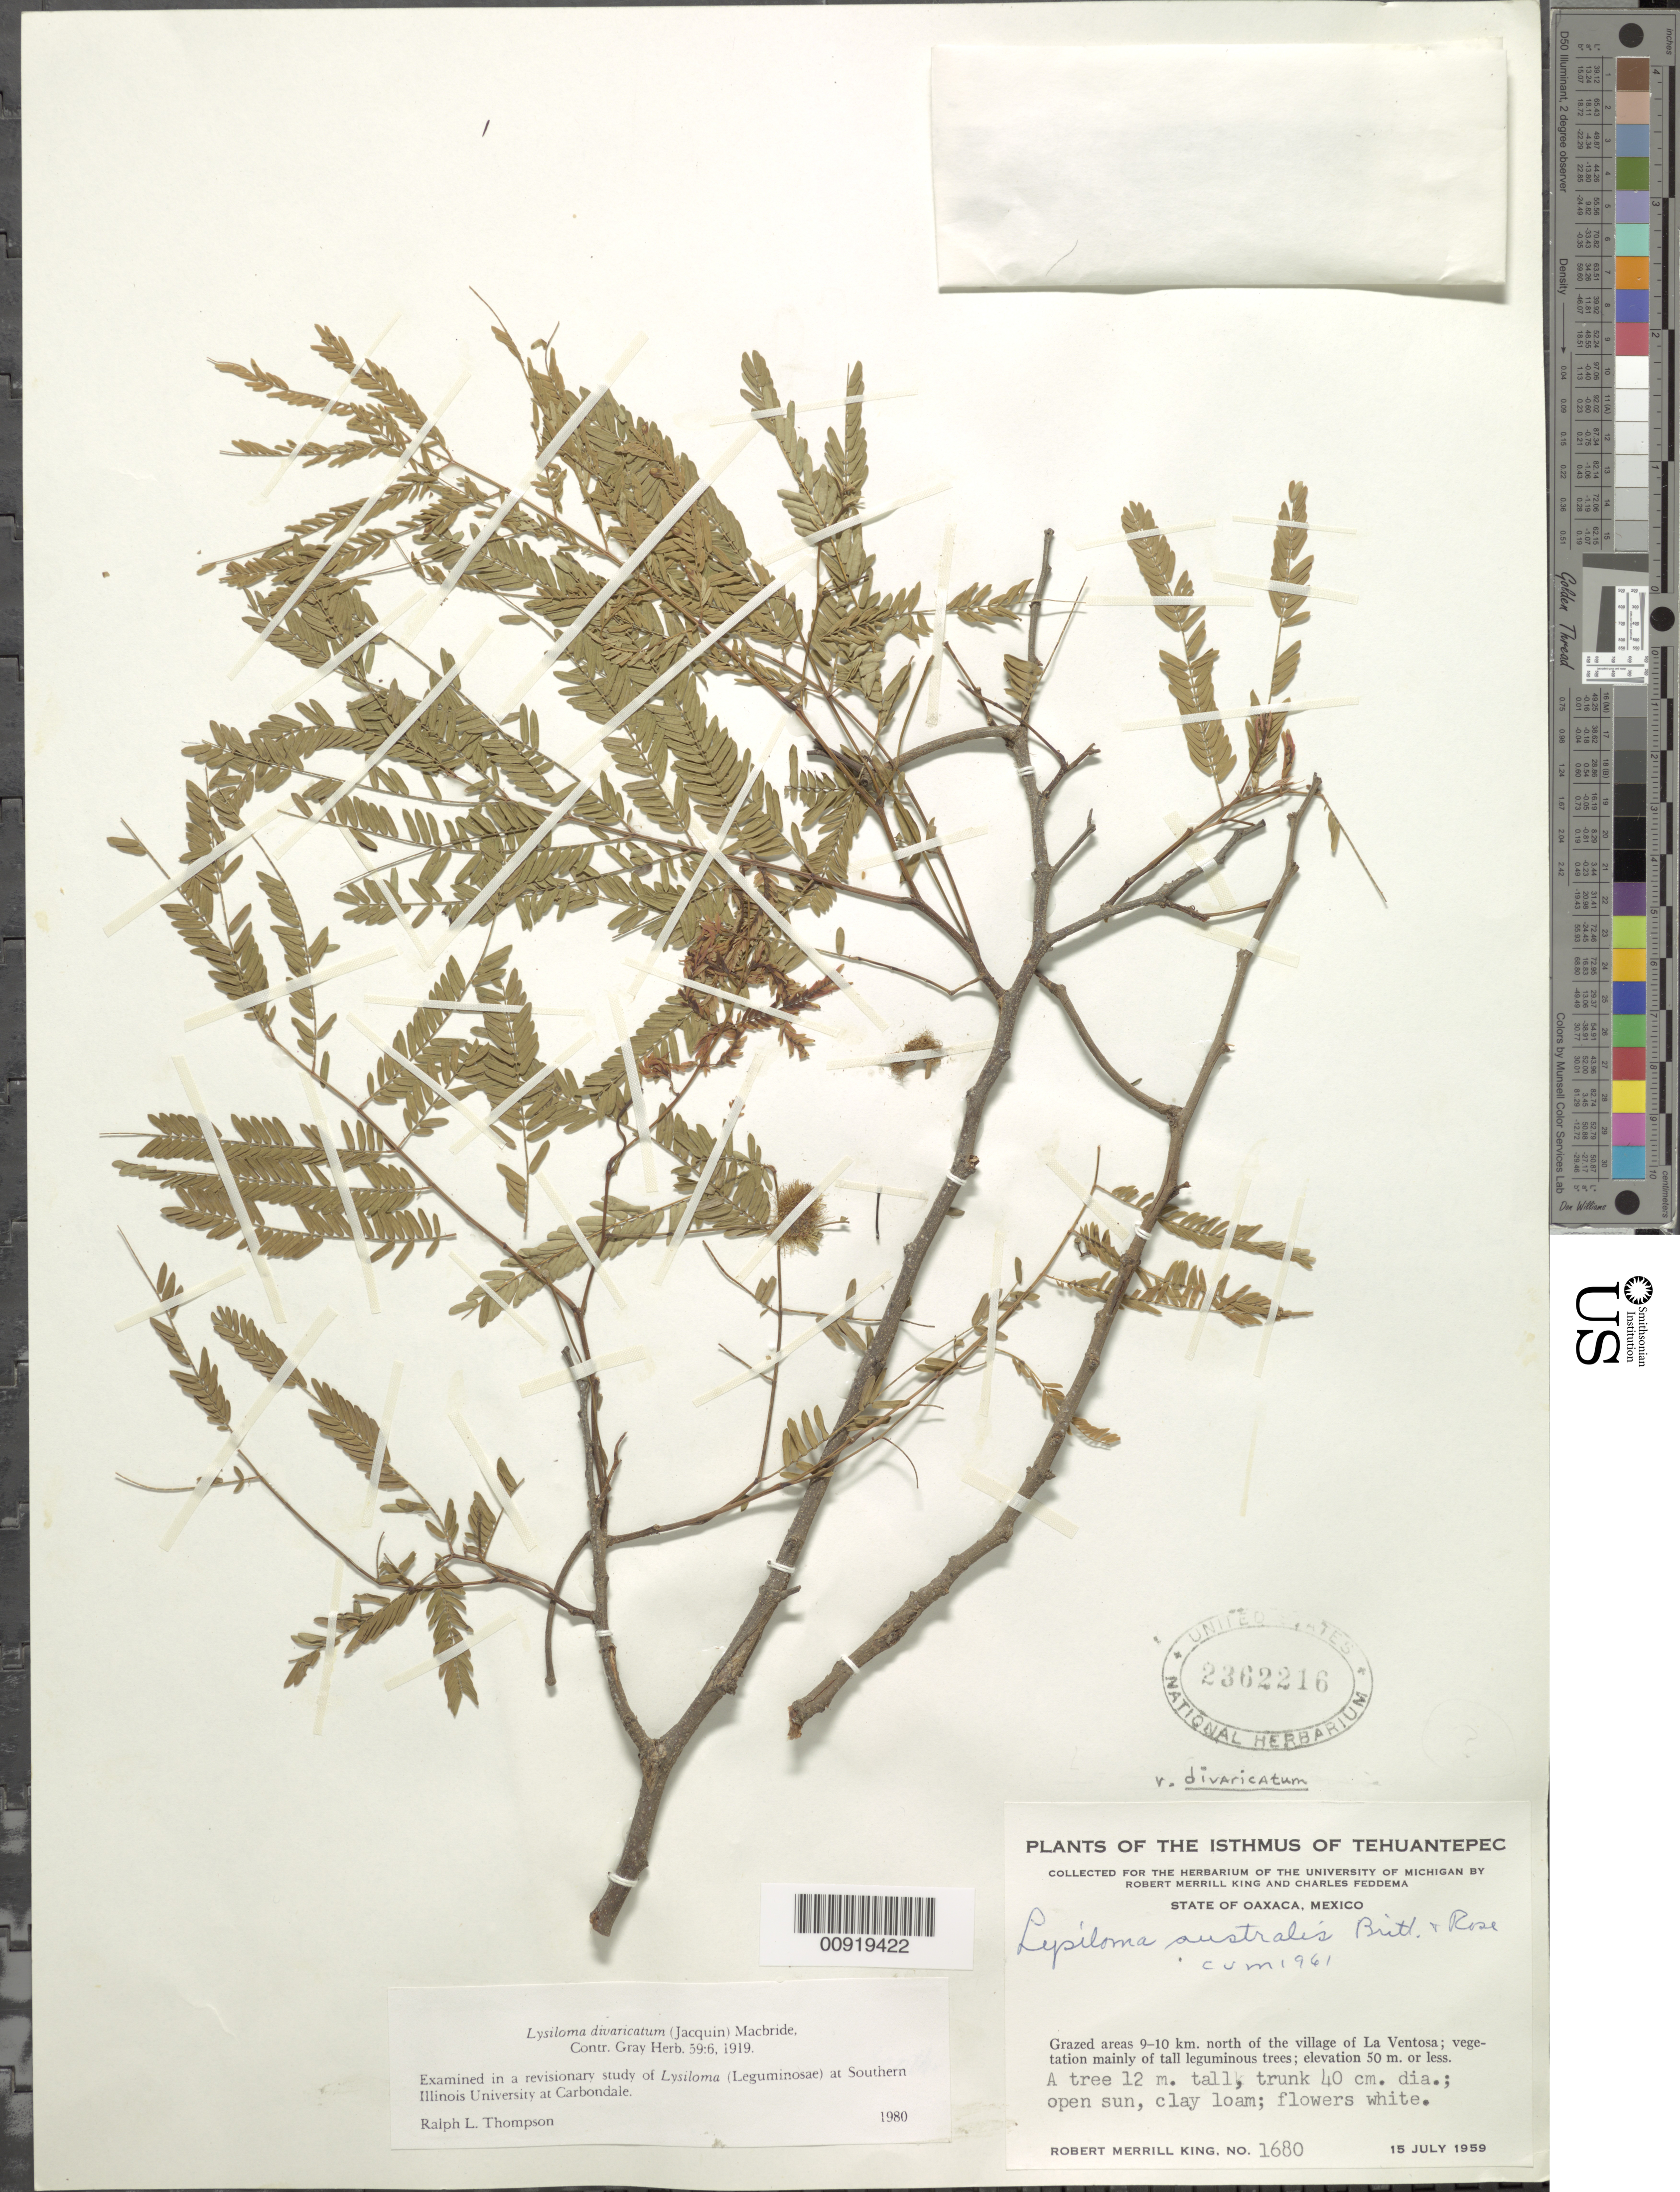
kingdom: Plantae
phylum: Tracheophyta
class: Magnoliopsida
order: Fabales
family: Fabaceae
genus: Lysiloma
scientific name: Lysiloma divaricatum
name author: (Jacq.) J.F. Macbr.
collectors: R. M. King & C. Feddema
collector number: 1680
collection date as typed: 15 Jul 1959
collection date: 1959-07-15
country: Mexico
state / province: Oaxaca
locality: Grazed areas 9-10 km north of the village of La Ventosa.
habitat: Open sun, clay loam. Grazed areas.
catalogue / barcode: US 2362216